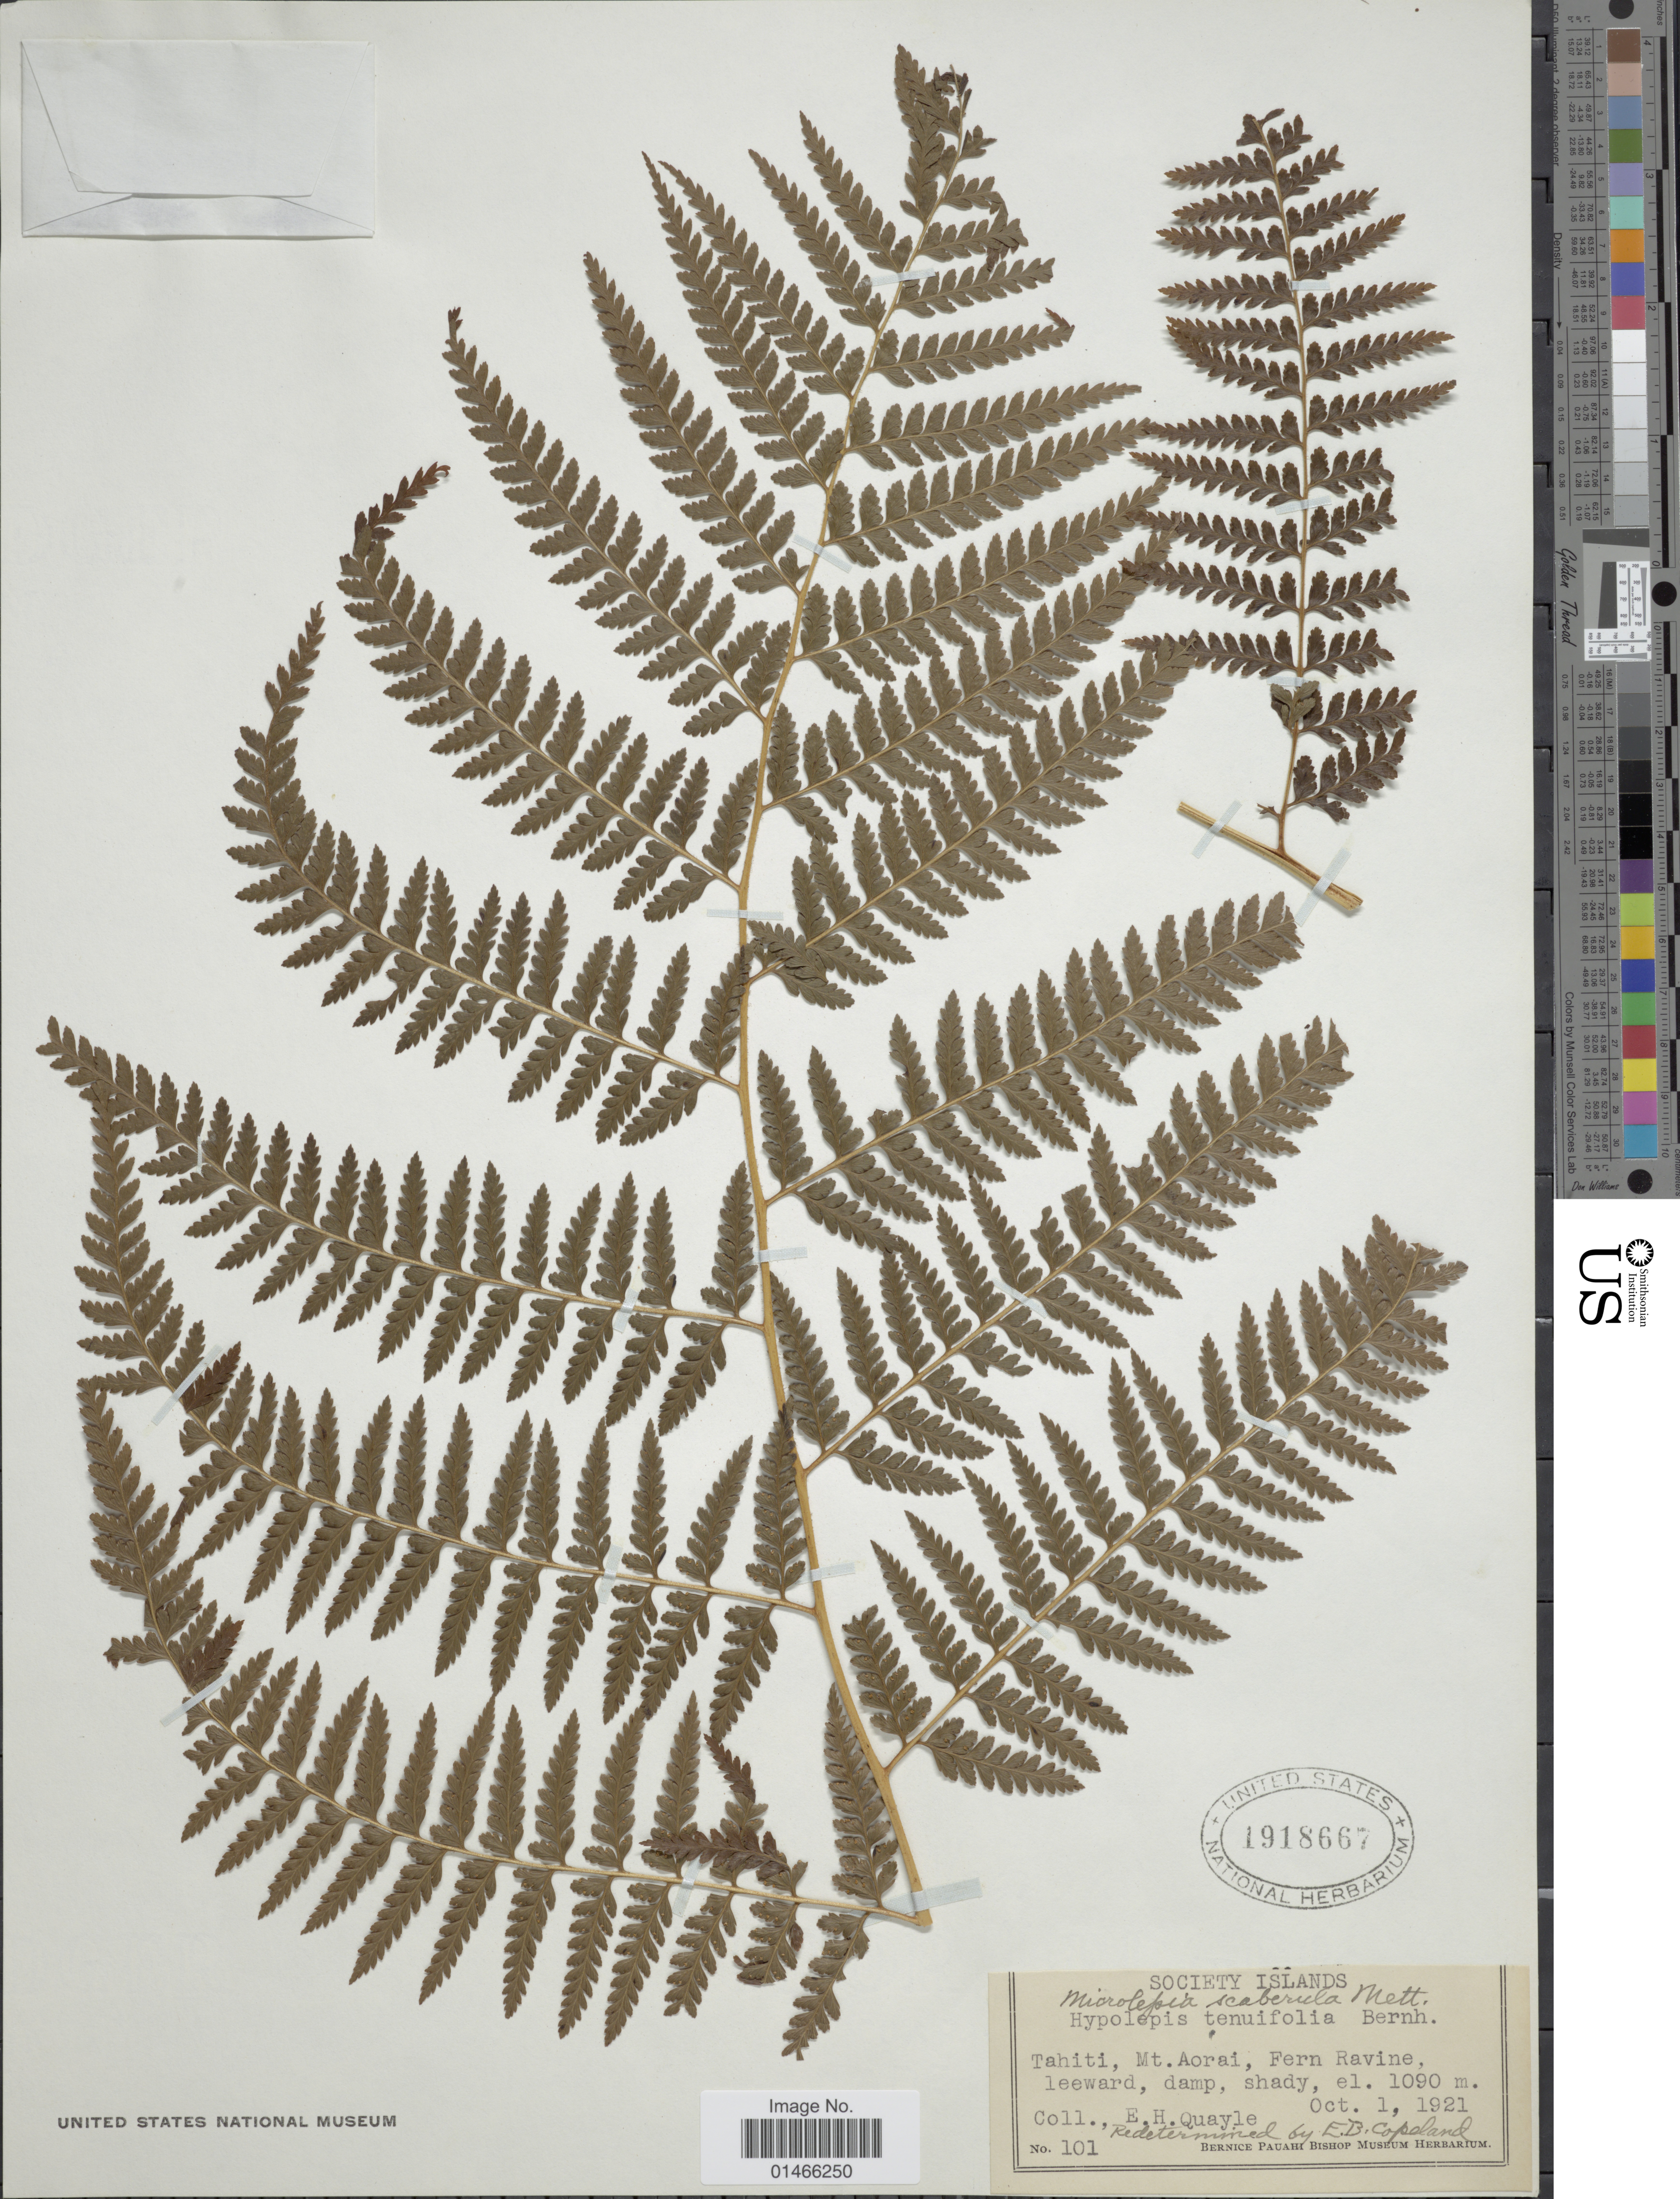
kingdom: Plantae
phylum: Tracheophyta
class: Polypodiopsida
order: Polypodiales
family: Dennstaedtiaceae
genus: Microlepia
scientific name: Microlepia scaberula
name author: Mett. ex Kuhn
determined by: Florence, J.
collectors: E. Quayle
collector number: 101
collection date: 1921-10-01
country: French Polynesia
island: Tahiti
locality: Society Islands. Tahiti, Mt. Aorai, Fern ravine, leeward.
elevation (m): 1090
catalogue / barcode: US 1918667